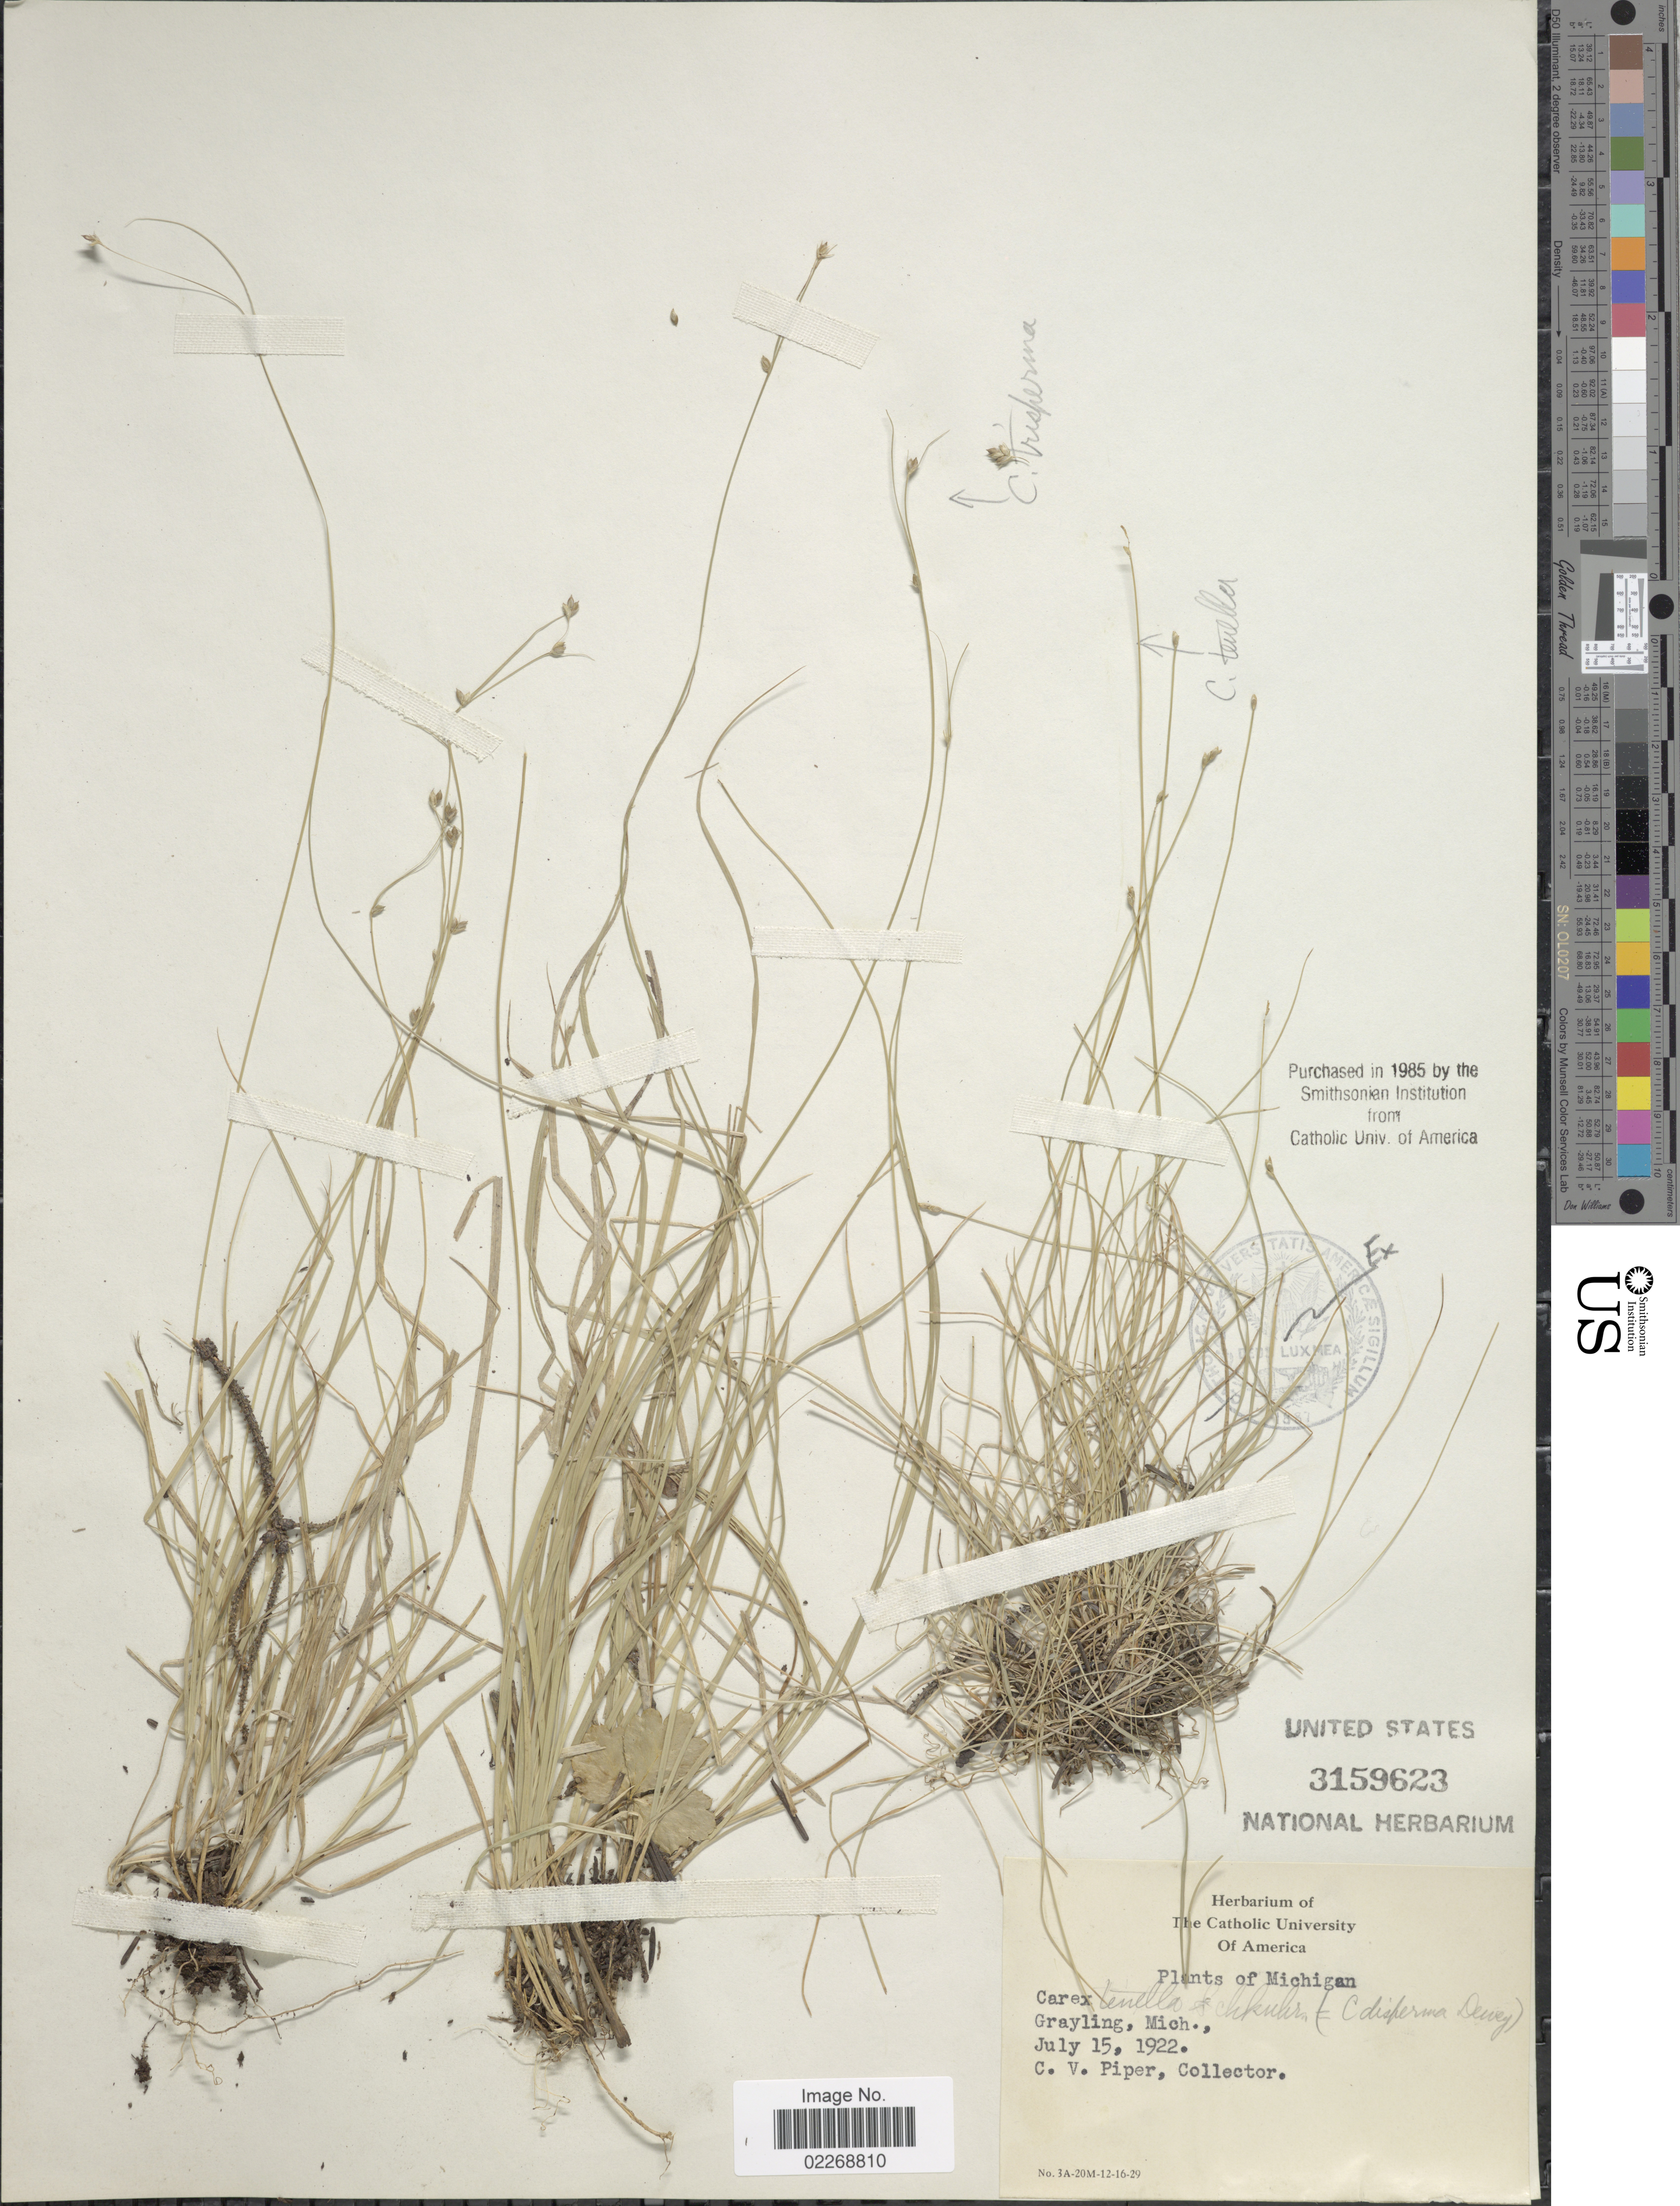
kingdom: Plantae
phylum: Tracheophyta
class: Liliopsida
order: Poales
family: Cyperaceae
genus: Carex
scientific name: Carex disperma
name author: Dewey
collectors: C. V. Piper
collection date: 1922-07-15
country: United States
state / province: Michigan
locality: Grayling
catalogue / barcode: US 3159623